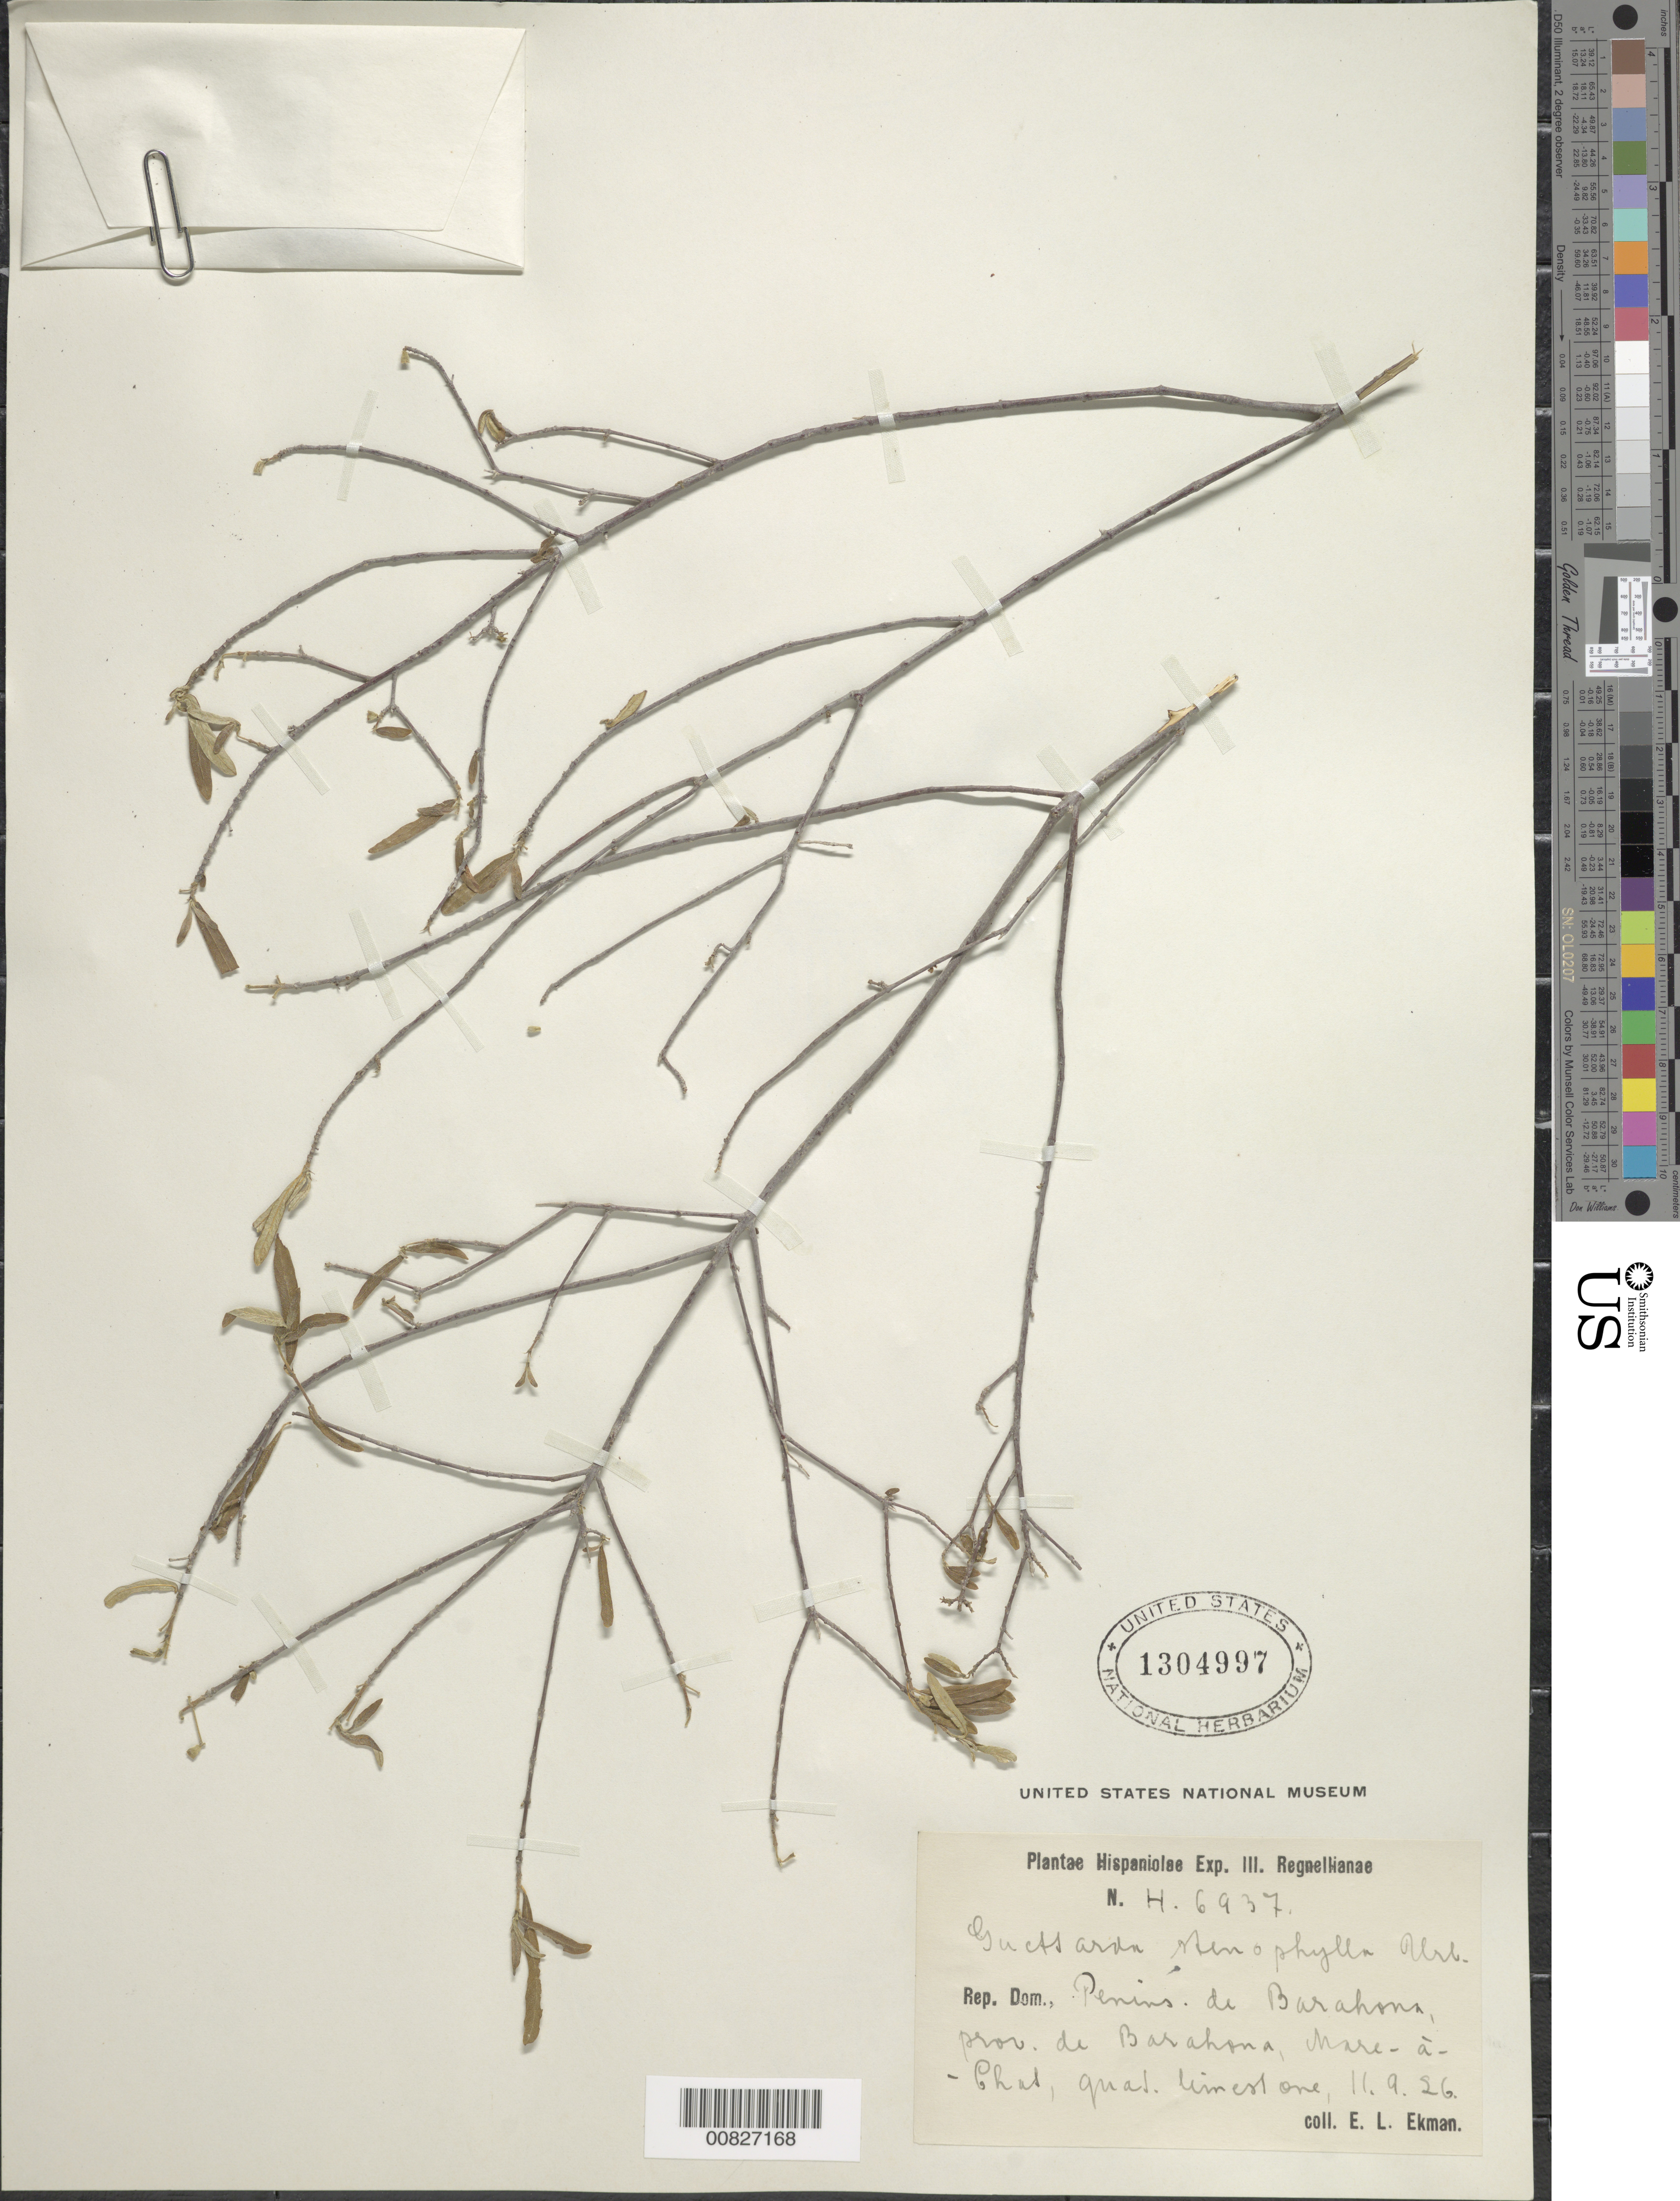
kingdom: Plantae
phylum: Tracheophyta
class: Magnoliopsida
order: Gentianales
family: Rubiaceae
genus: Guettarda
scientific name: Guettarda stenophylla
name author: Urb.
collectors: E. L. Ekman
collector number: H 6937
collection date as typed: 11 Nov 1926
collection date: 1926-11-11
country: Dominican Republic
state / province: Barahona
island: Hispaniola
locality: Peninsula de Barahona, Mare-à-Chat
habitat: Limestone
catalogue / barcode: US 1304997